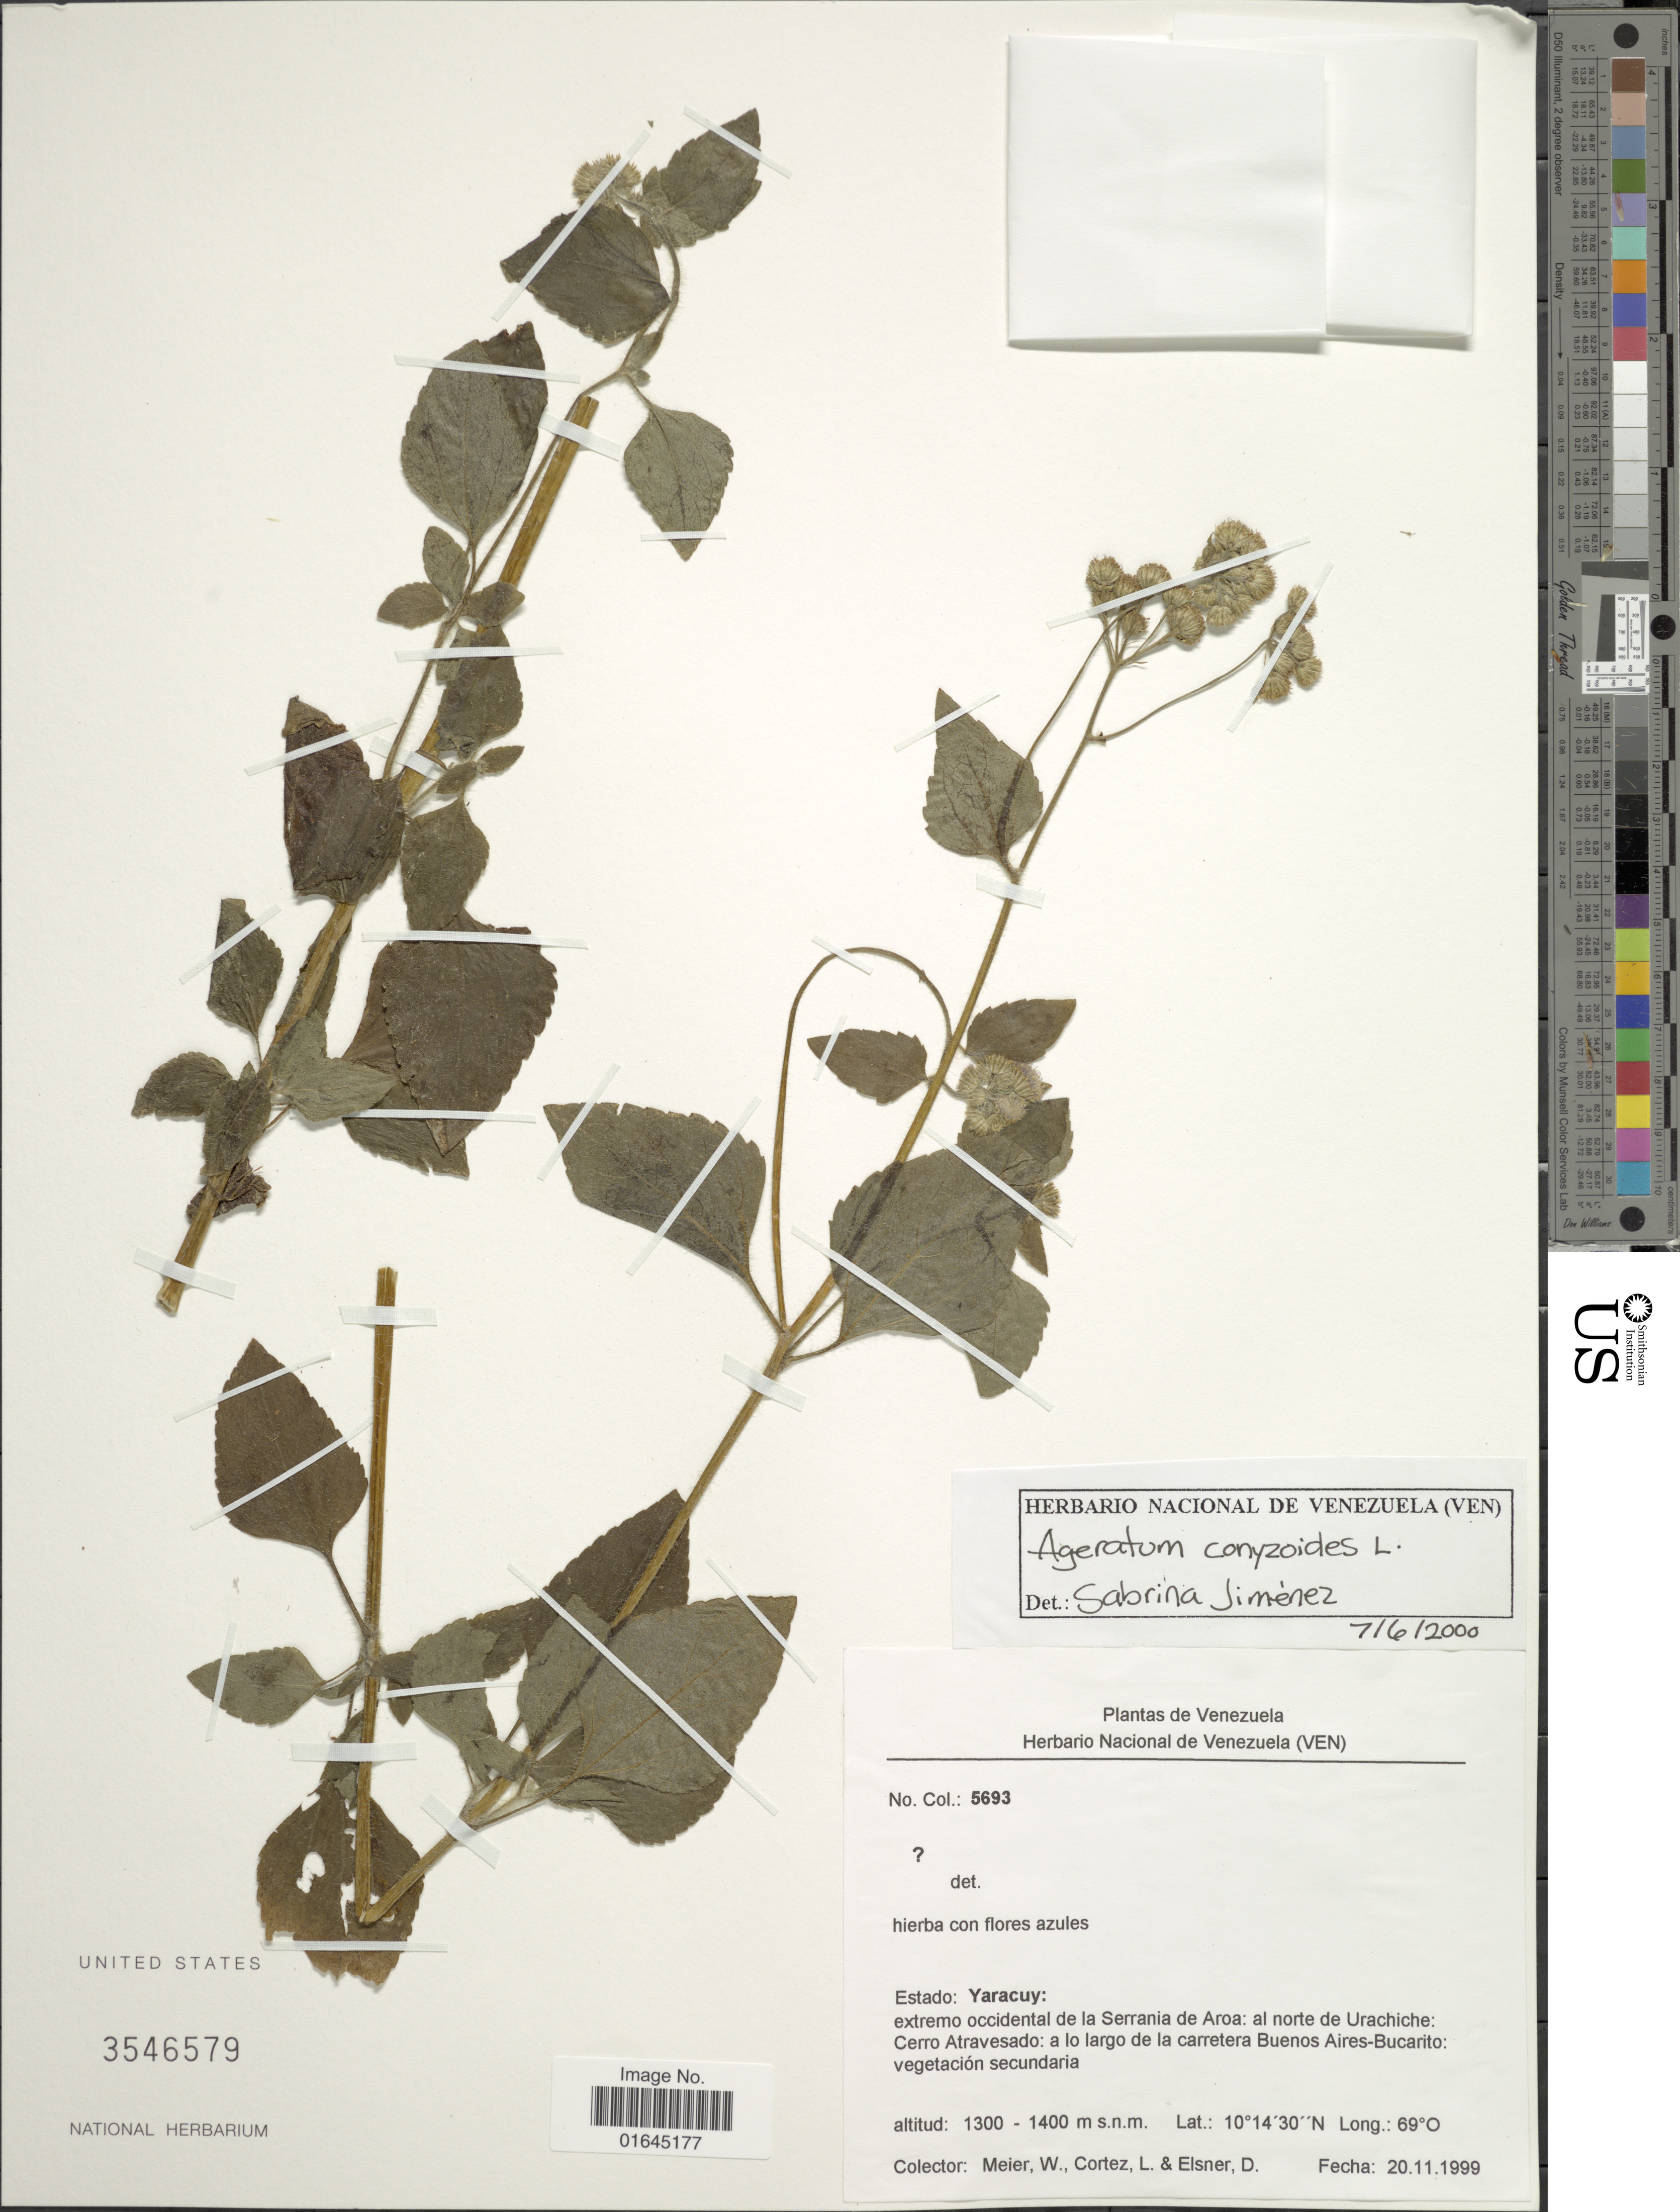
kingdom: Plantae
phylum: Tracheophyta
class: Magnoliopsida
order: Asterales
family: Asteraceae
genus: Ageratum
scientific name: Ageratum conyzoides subsp. conyzoides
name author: L.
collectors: W. Meier, L. Cortéz & D. Elsner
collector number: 5693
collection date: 1999-11-21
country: Venezuela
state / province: Yaracuy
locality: Estado : Yaracuy, extremo occidental de la Serrania de Aroa: al norte de Urachiche: Cerro Atravesado: a lo largo de la carretera Buenos Aires-Bucarito.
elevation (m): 1300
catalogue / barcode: US 3546579